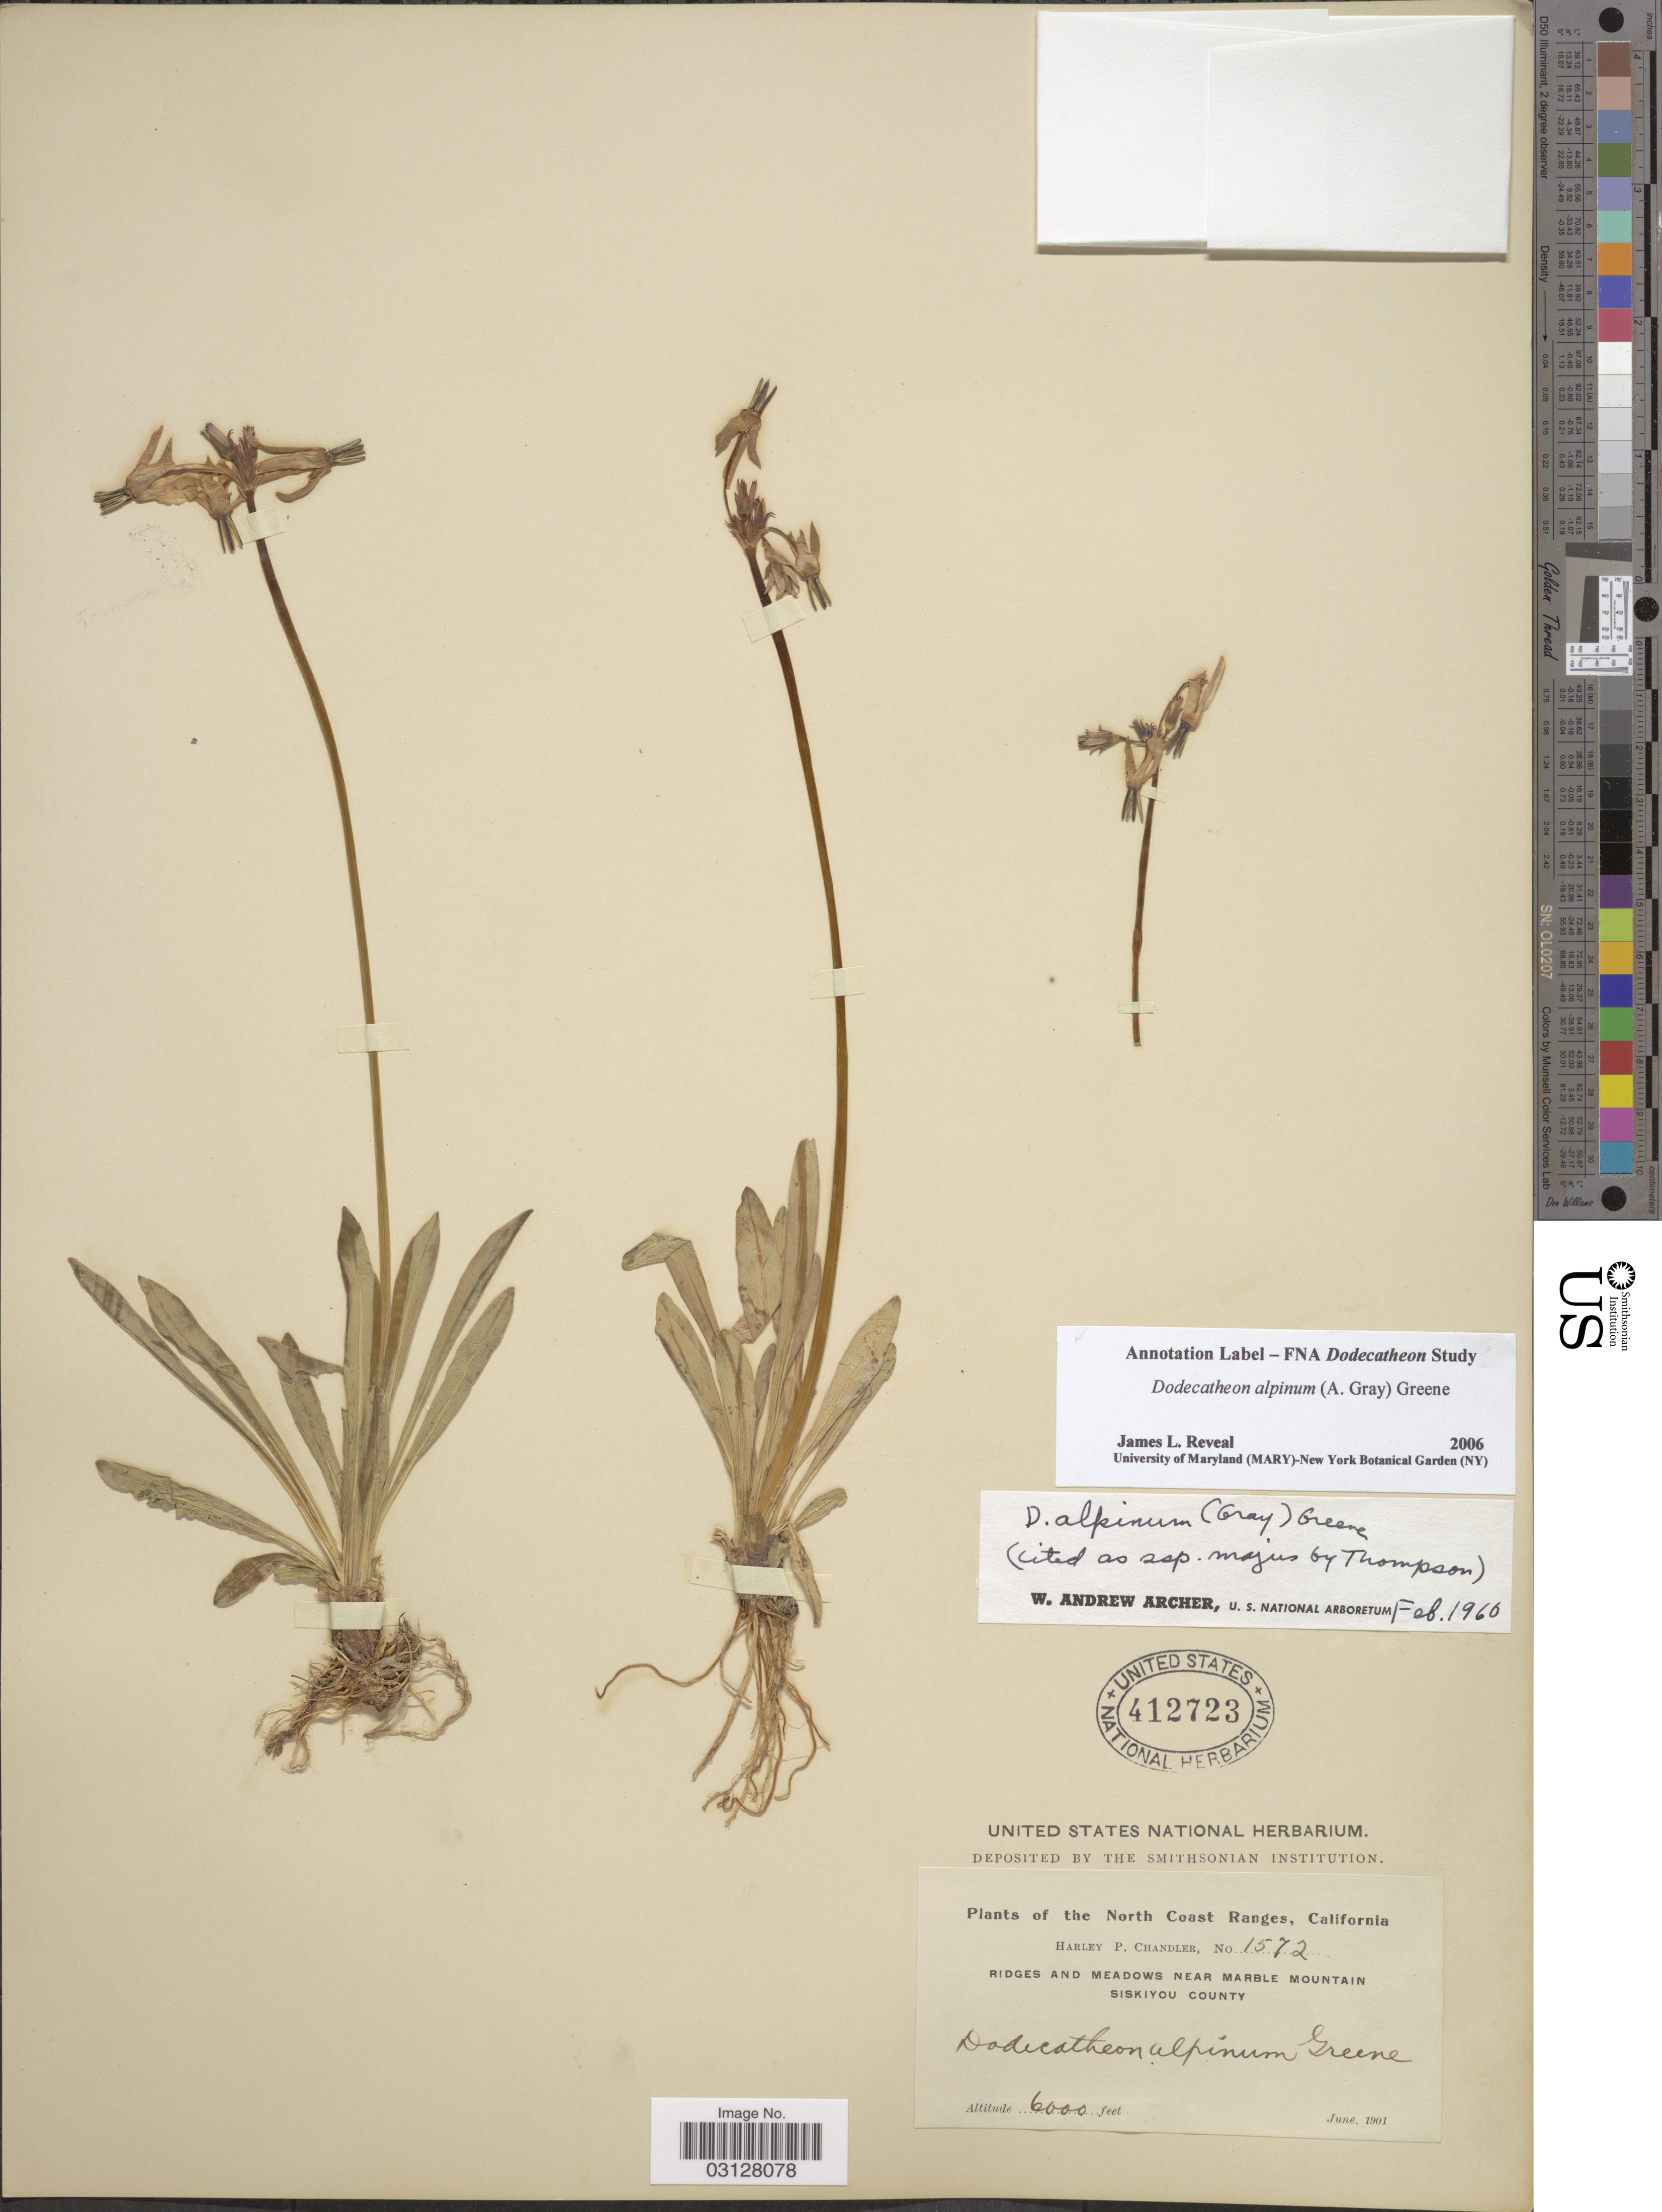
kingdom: Plantae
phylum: Tracheophyta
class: Magnoliopsida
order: Ericales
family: Primulaceae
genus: Dodecatheon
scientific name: Dodecatheon alpinum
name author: (A. Gray) Greene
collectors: H. Chandler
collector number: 1572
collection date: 1901-06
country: United States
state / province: California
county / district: Siskiyou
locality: North Coast Ranges. Ridges and meadows near Marble Mountain, Siskiyou County.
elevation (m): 1829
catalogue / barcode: US 412723